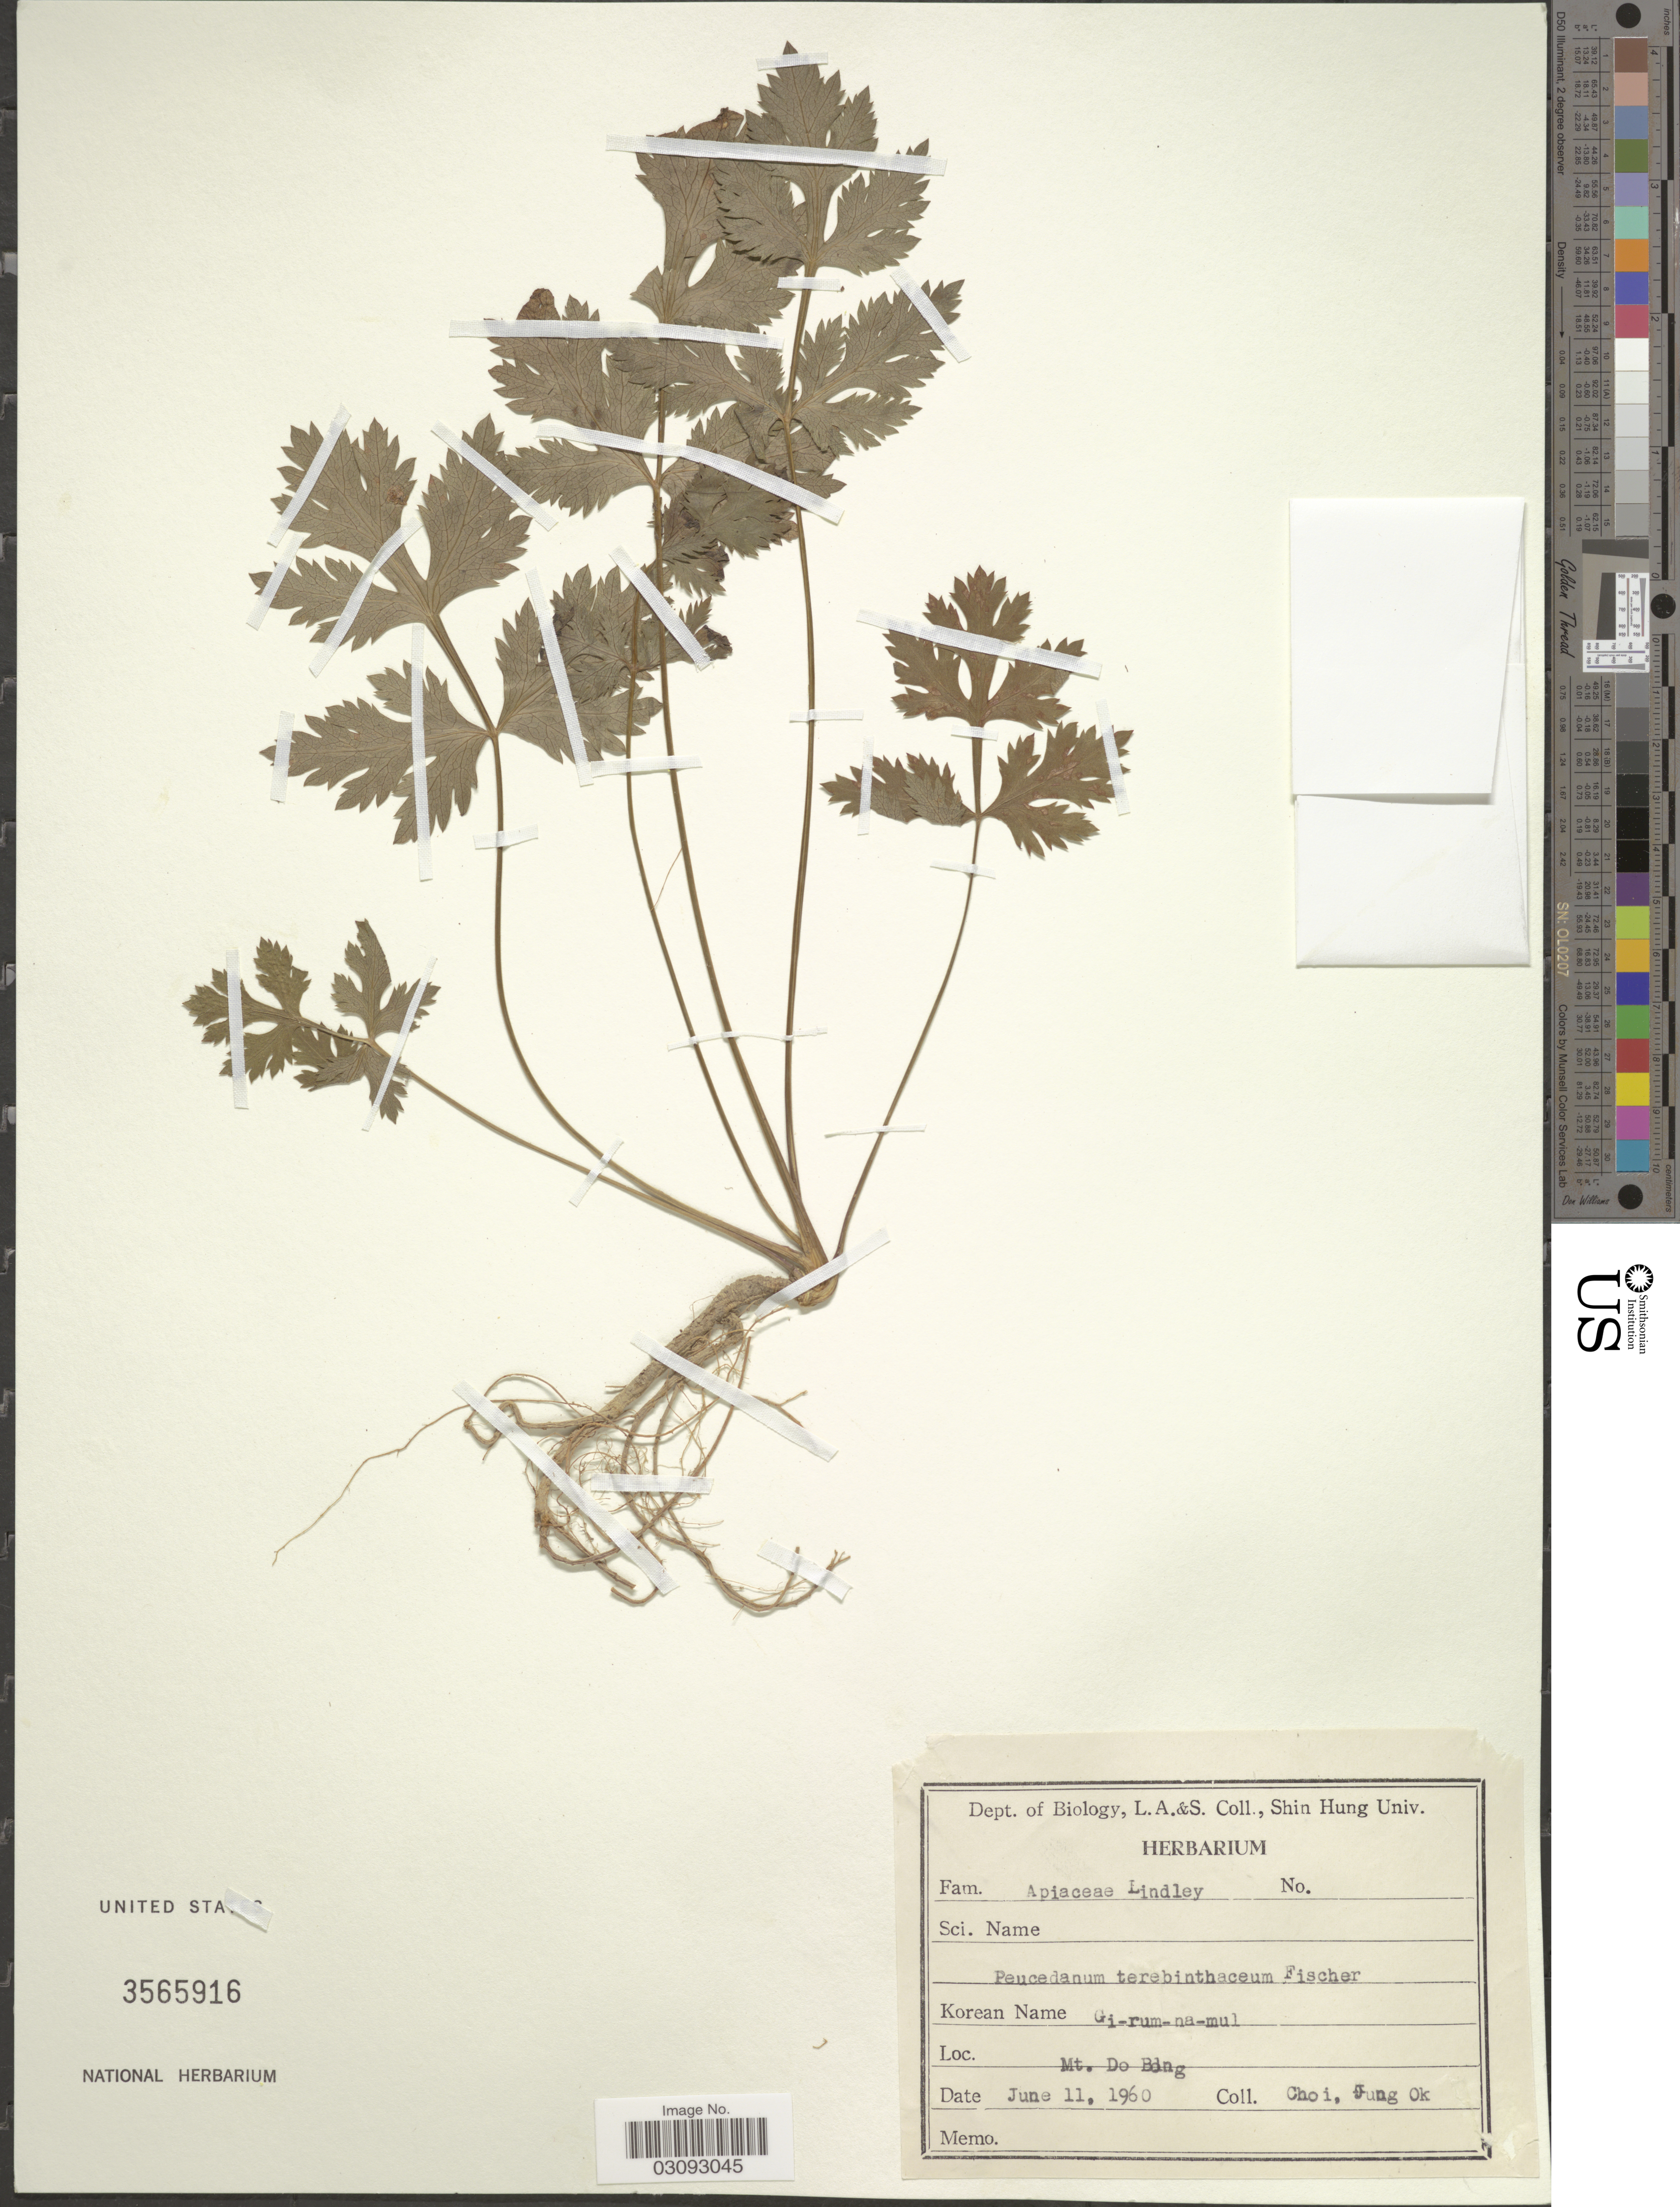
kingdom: Plantae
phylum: Tracheophyta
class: Magnoliopsida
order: Apiales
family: Apiaceae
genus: Peucedanum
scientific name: Peucedanum terebinthaceum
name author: (Fisch. ex Trevir.) Ledeb.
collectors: J. Choi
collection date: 1960-06-11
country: South Korea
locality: Mt. Do Bong.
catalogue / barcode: US 3565916